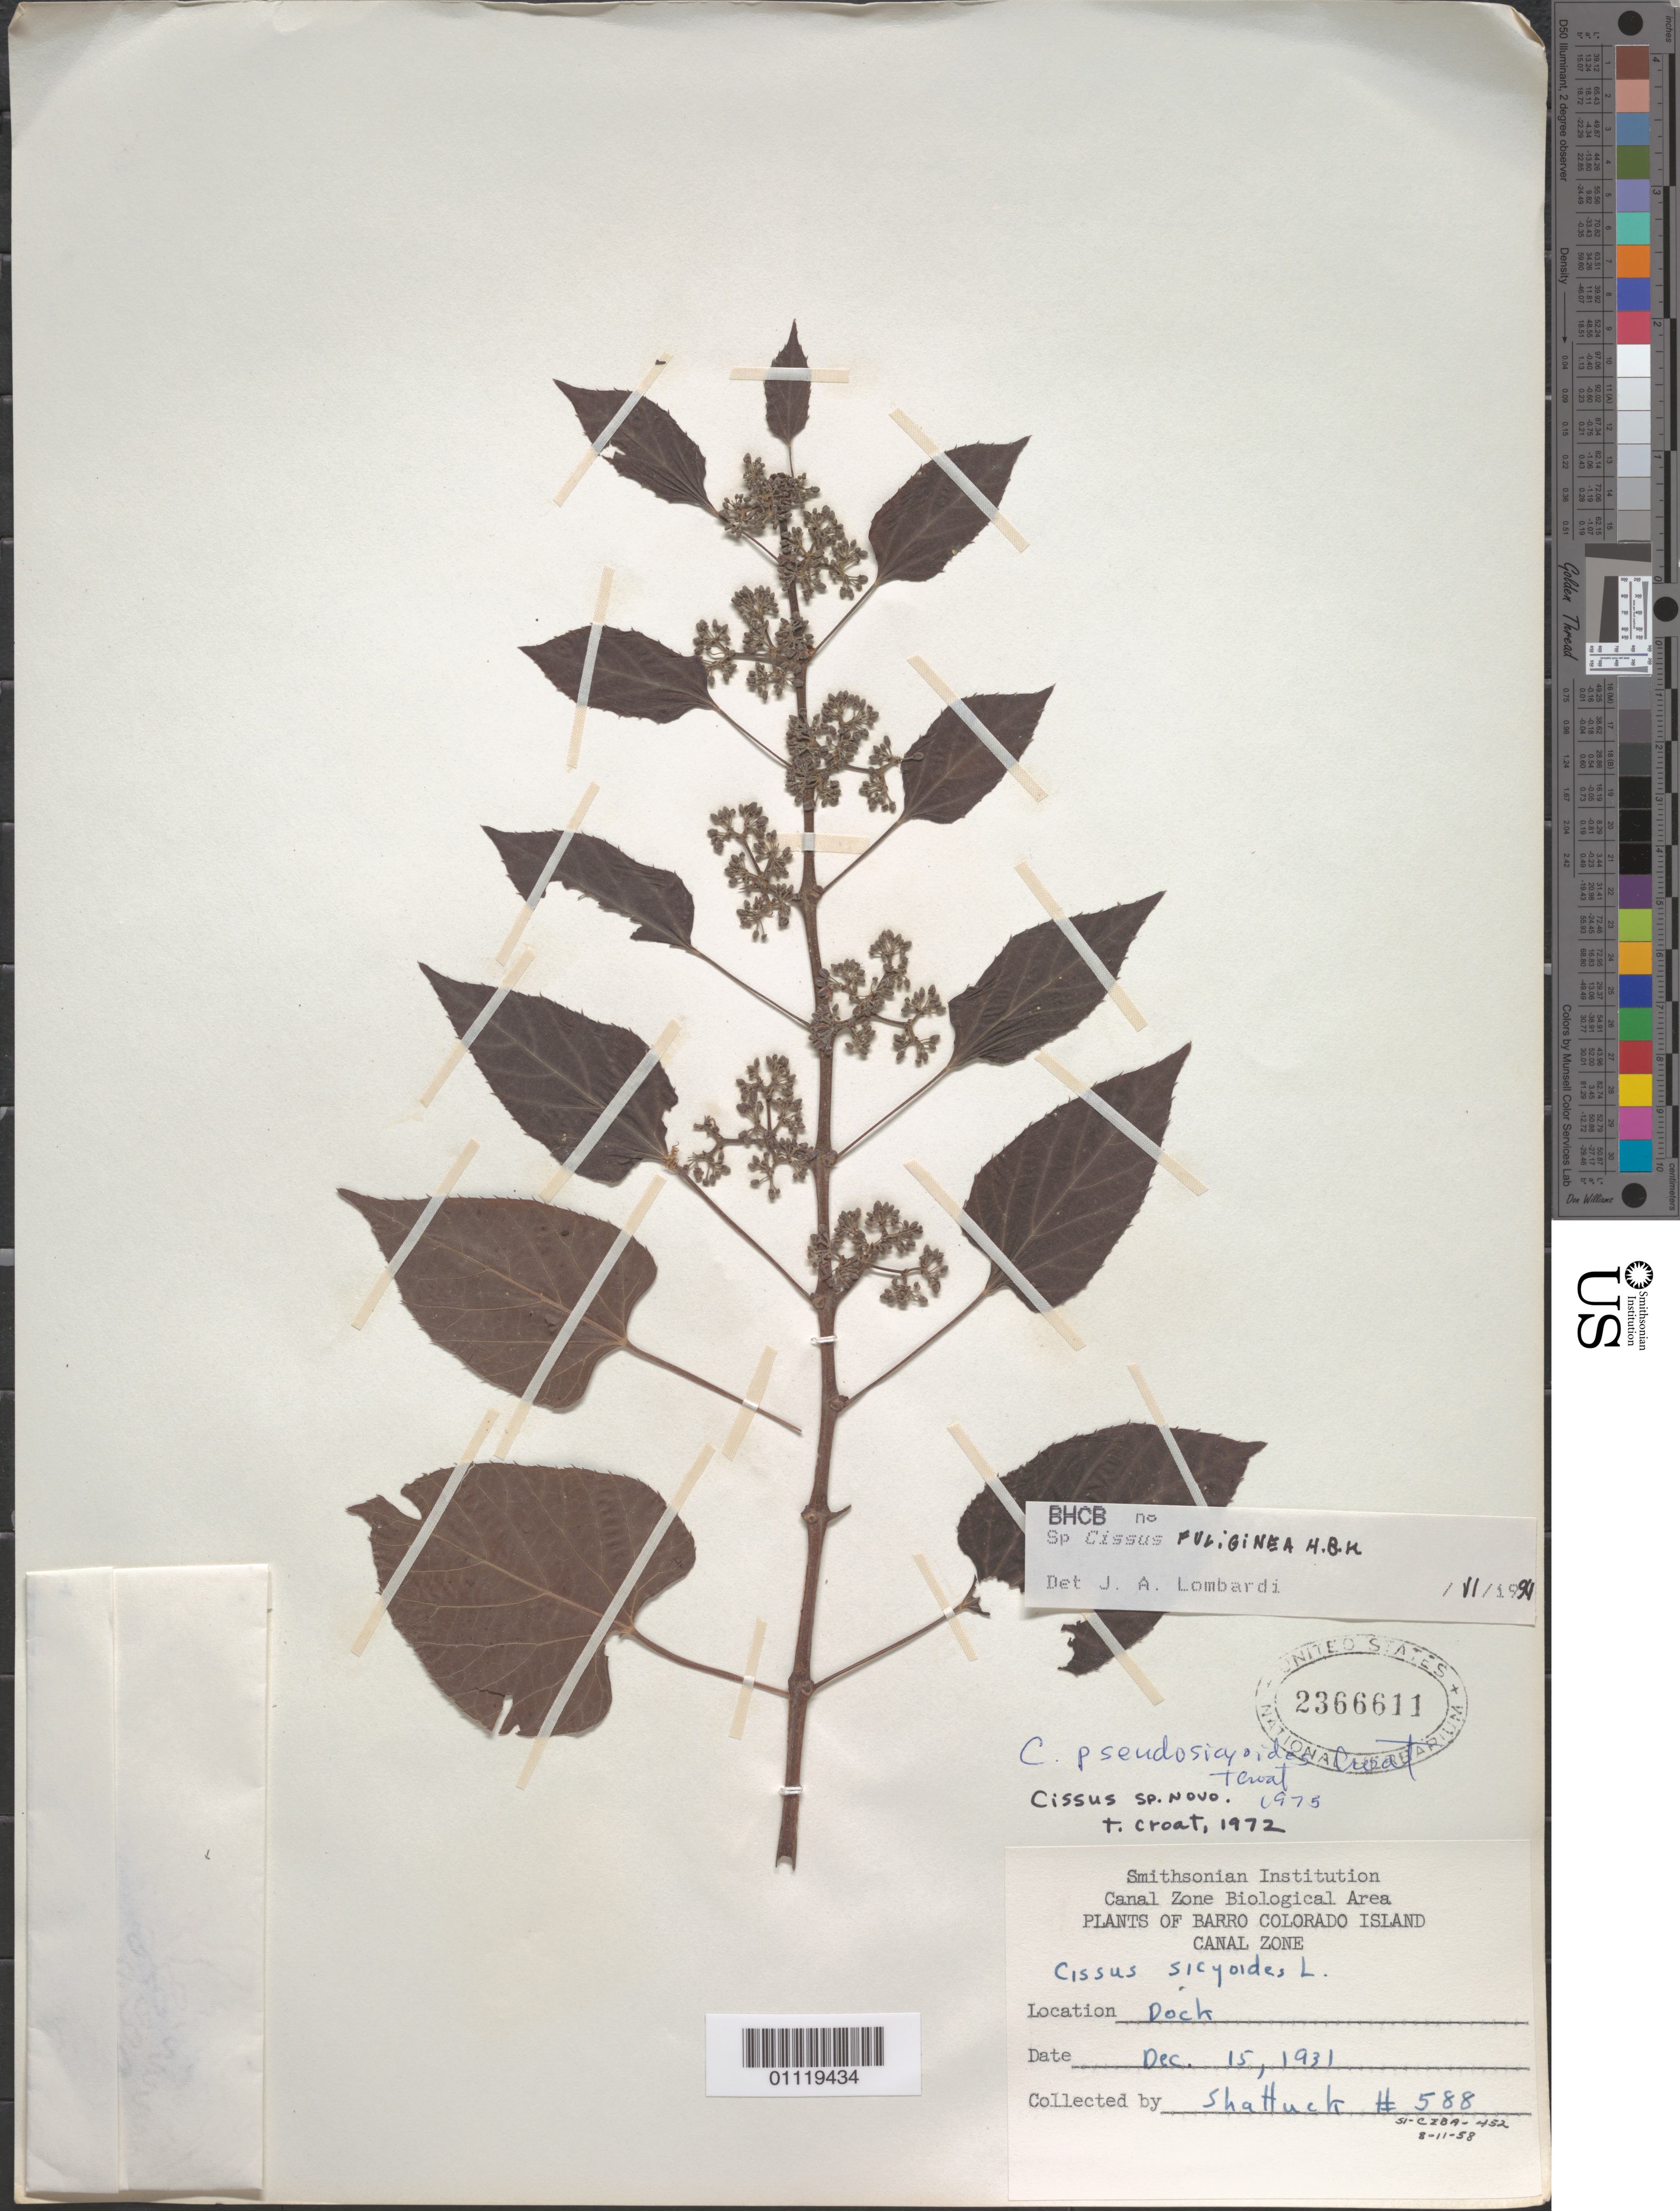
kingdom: Plantae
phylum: Tracheophyta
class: Magnoliopsida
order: Vitales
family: Vitaceae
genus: Cissus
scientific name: Cissus fuliginea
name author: Kunth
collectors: Shattuck, --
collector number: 588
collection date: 1931-12-15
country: Panama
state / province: Panamá Oeste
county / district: Canal Zone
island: Barro Colorado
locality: Barro Colorado Island. Dock.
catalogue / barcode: US 2366611